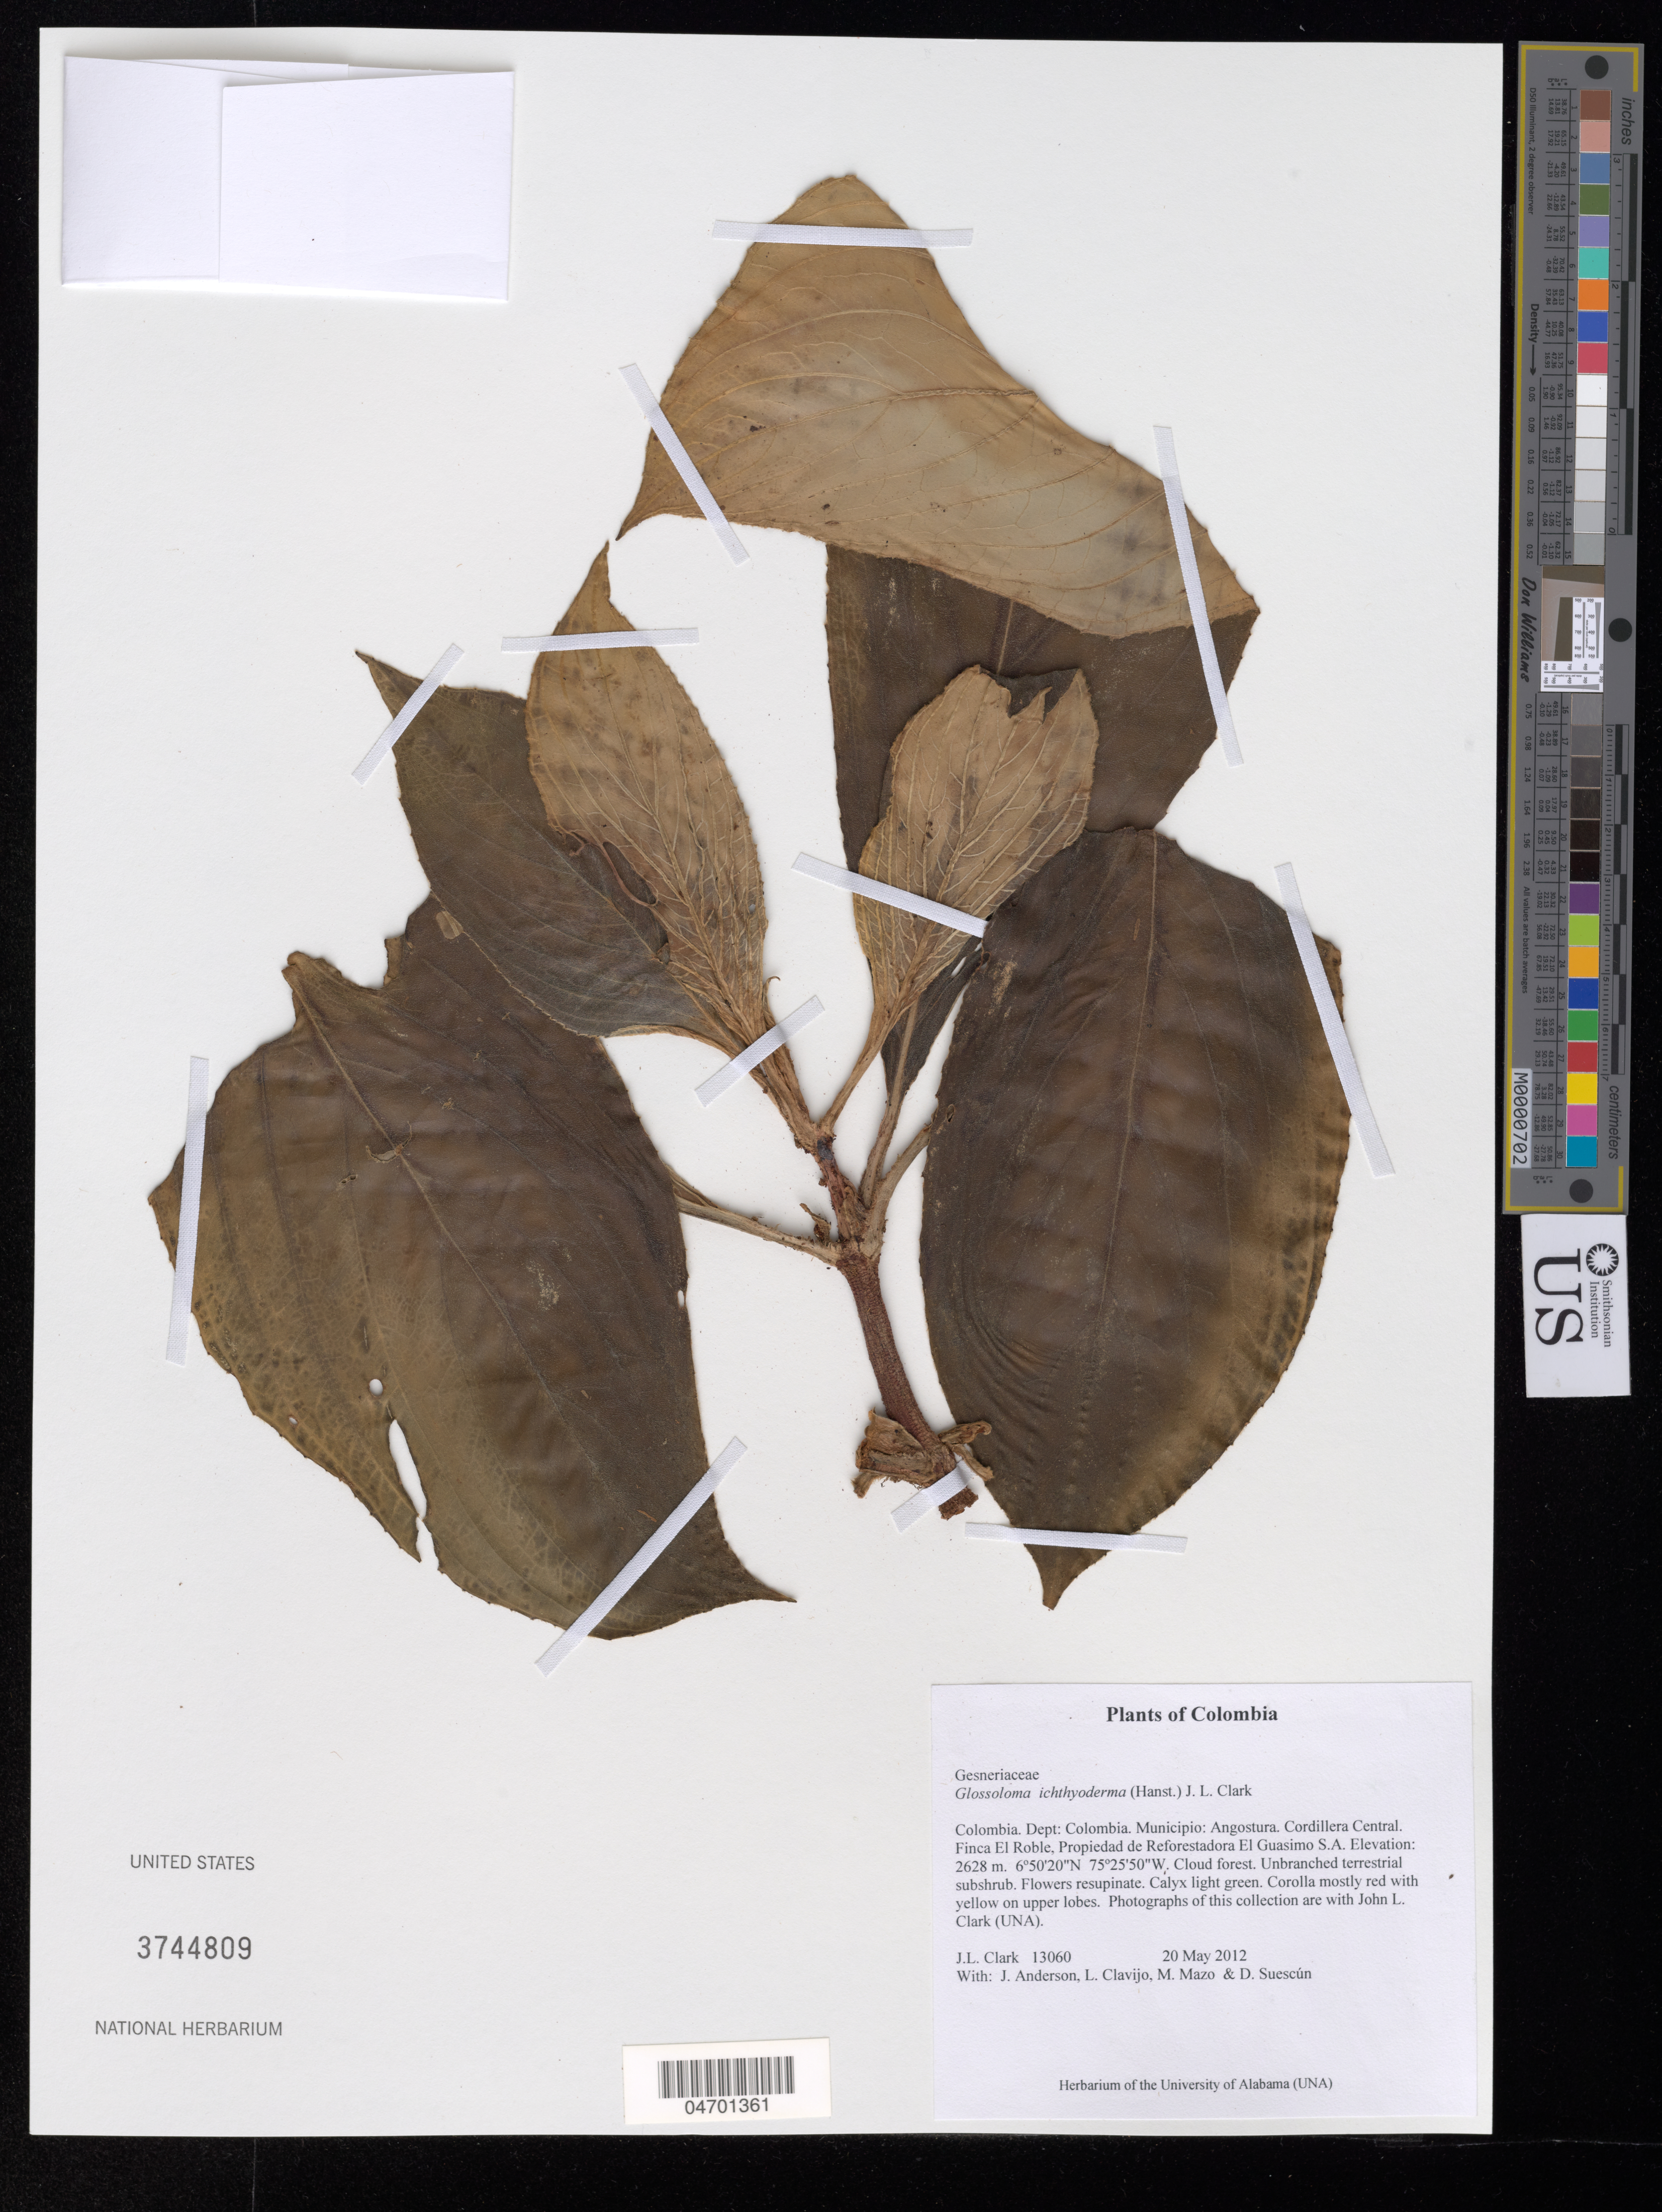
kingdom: Plantae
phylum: Tracheophyta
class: Magnoliopsida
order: Lamiales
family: Gesneriaceae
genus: Glossoloma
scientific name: Glossoloma ichthyoderma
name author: (Hanst.) J.L. Clark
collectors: J. L. Clark, J. Anderson, L. Clavijo & M. Mazo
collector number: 13060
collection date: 2012-05-20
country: Colombia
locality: Dept: Colombia. Municipio: Angostura. Cordillera Central. Finca El Roble, Propiedad de Reforestadora El Gausimo S.A.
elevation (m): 2628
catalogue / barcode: US 3744809